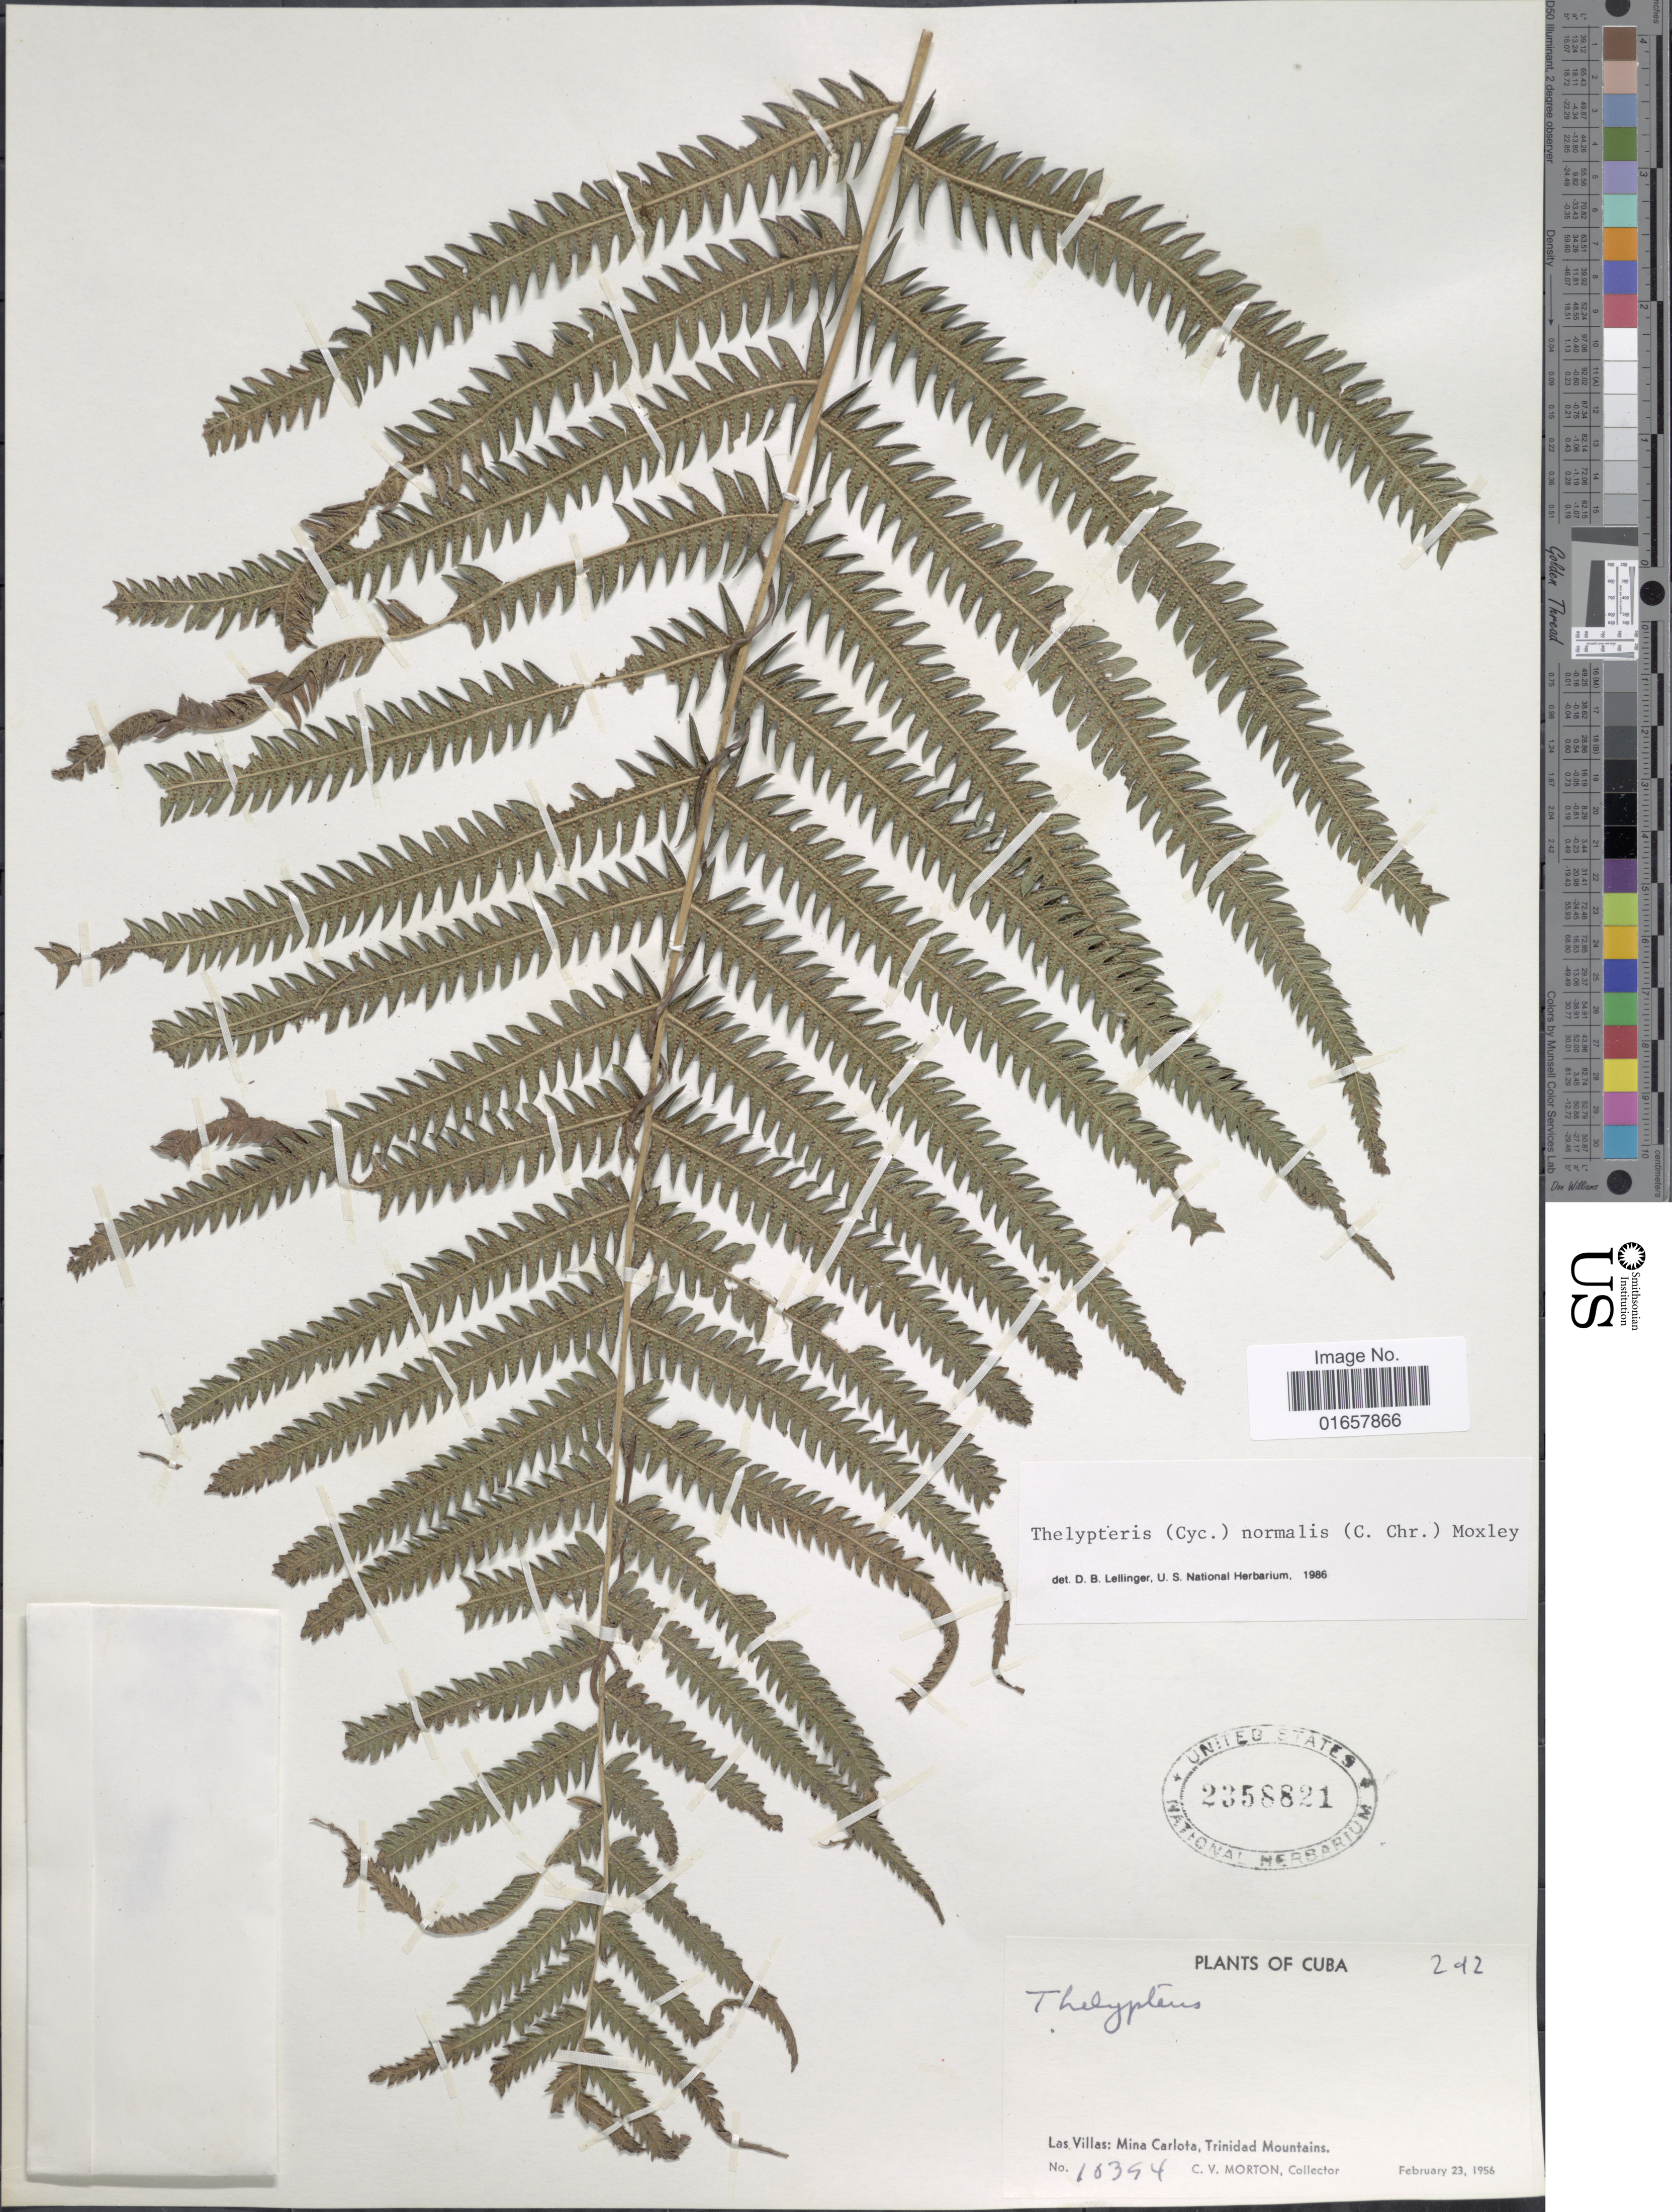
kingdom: Plantae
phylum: Tracheophyta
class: Polypodiopsida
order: Polypodiales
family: Thelypteridaceae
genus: Christella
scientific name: Christella kunthii comb. ined.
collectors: C. V. Morton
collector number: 10394*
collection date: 1956-02-23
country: Cuba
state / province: Las Villas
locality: Cuba, Mina Carlota, Trinidad Mountains.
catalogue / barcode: US 2358821